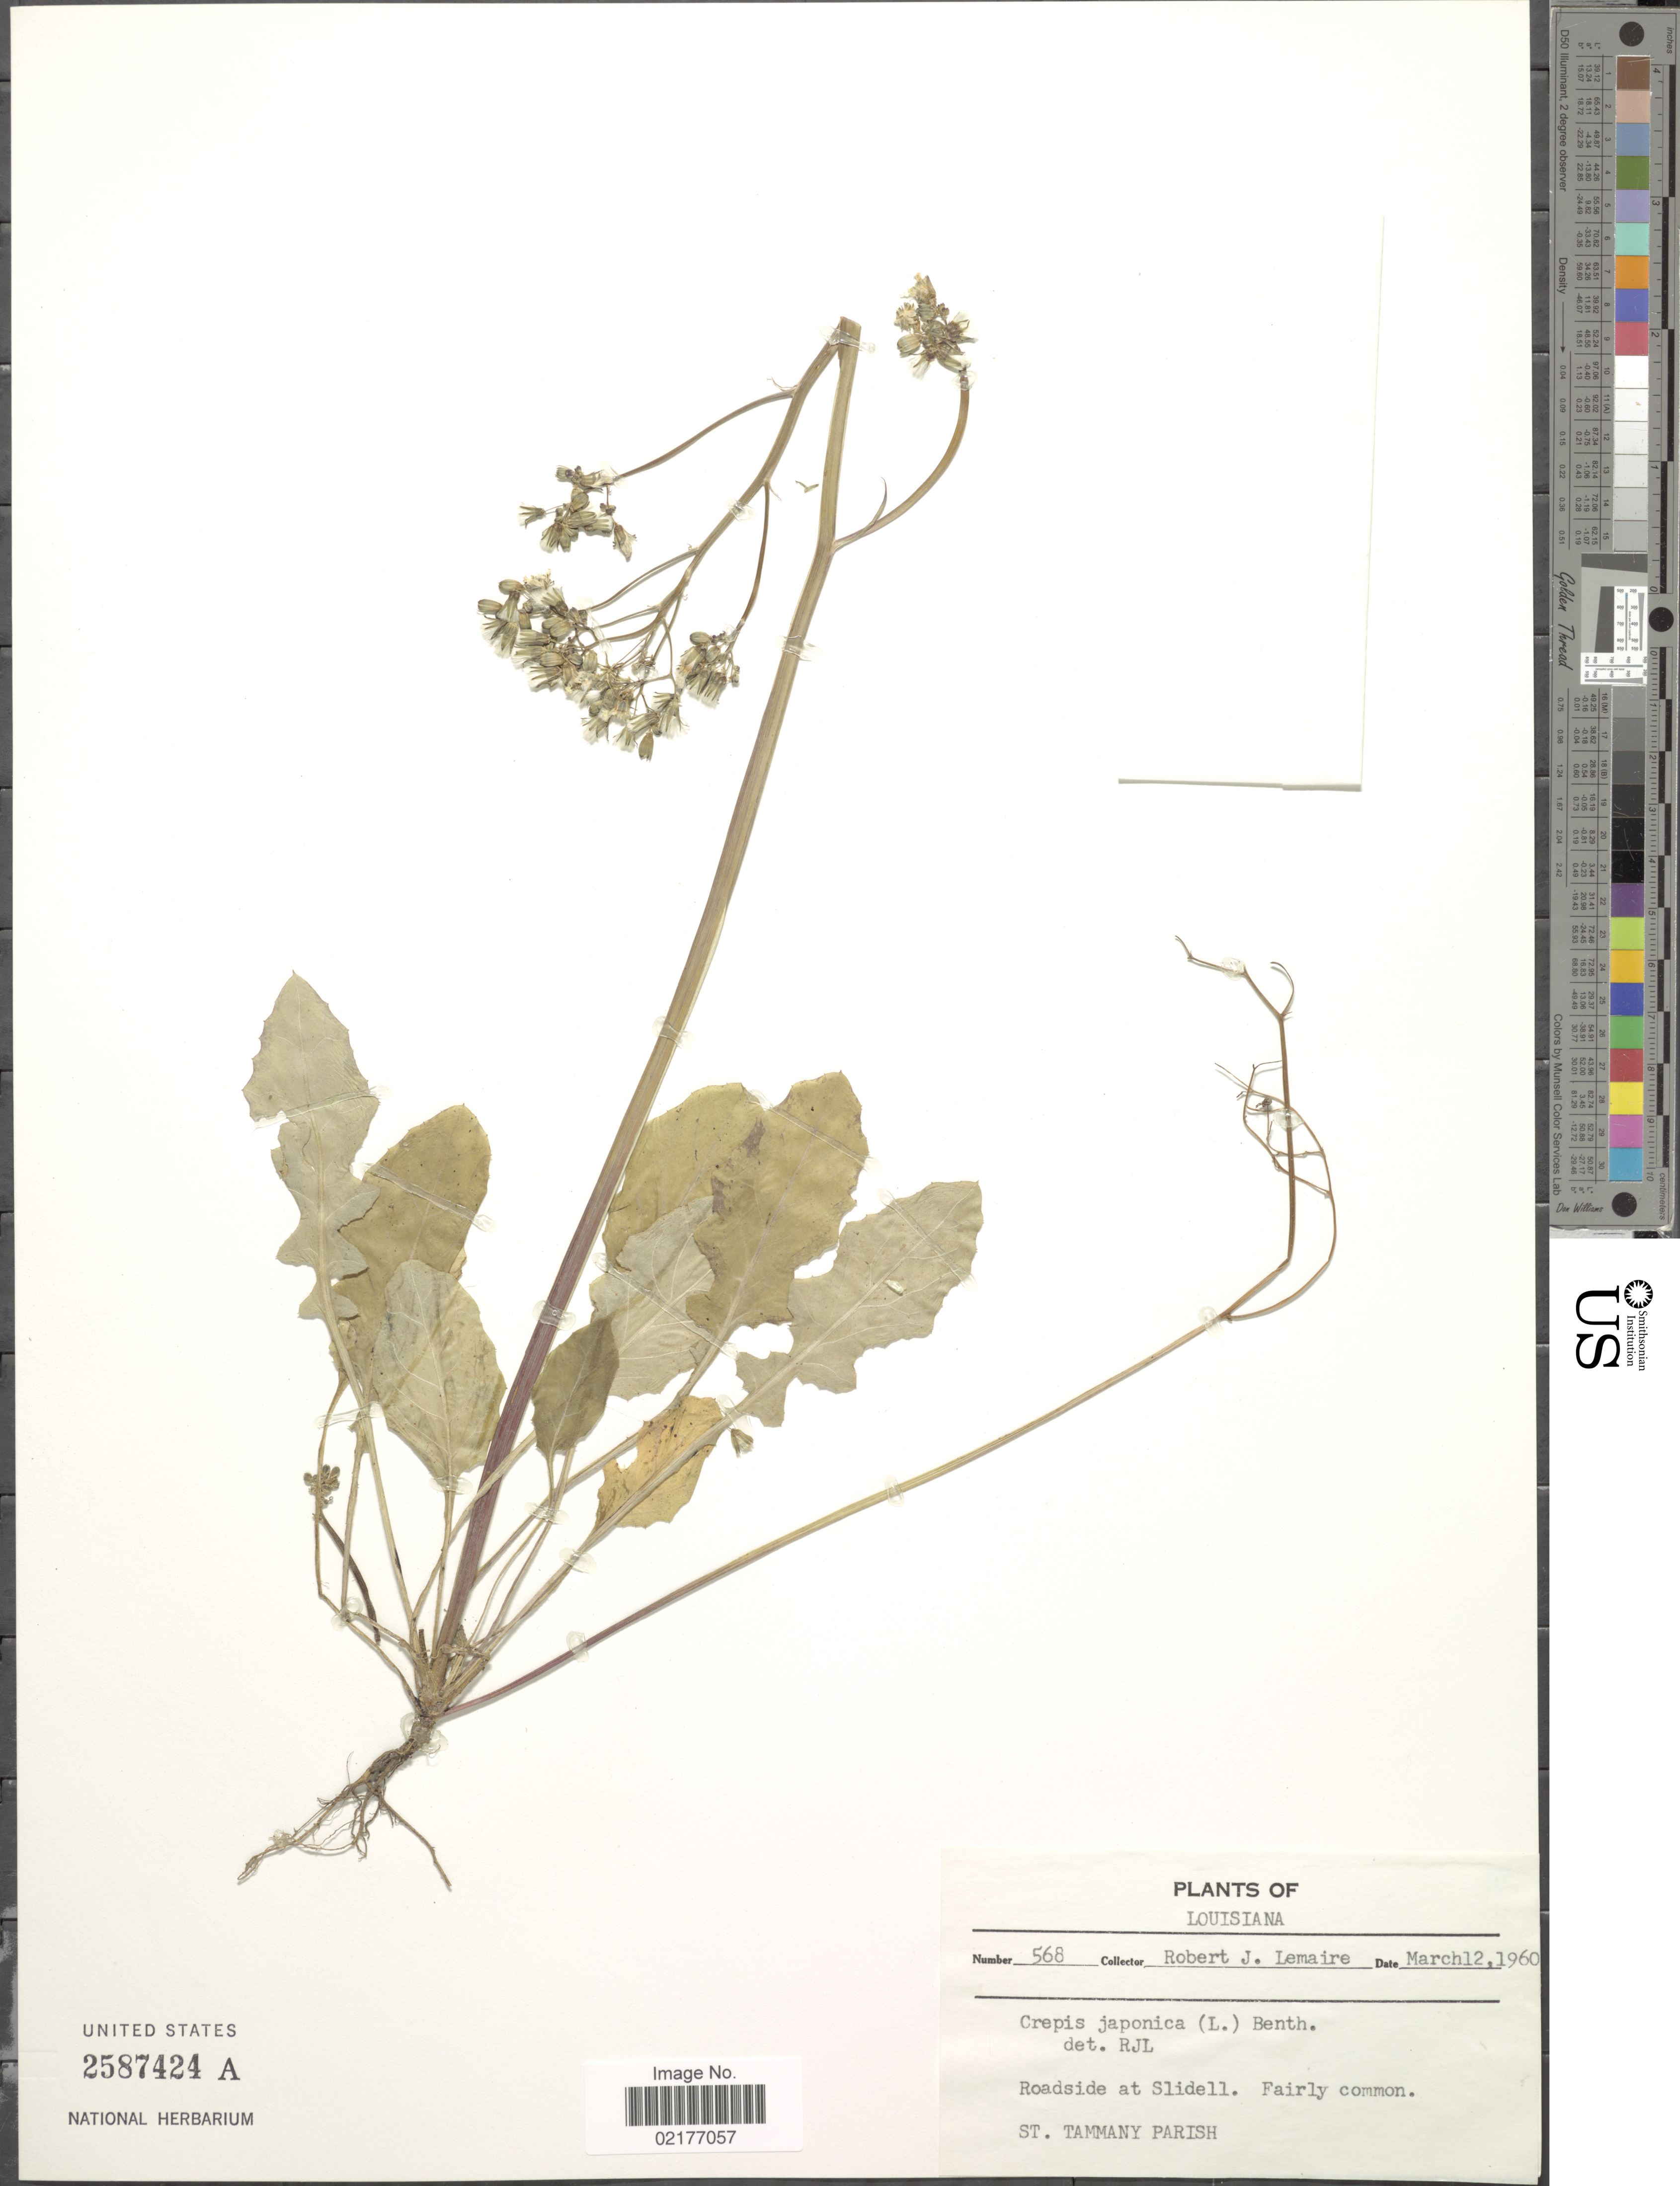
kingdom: Plantae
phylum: Tracheophyta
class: Magnoliopsida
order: Asterales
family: Asteraceae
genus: Youngia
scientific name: Youngia japonica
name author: (L.) DC.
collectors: R. J. Lemaire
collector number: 568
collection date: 1960-03-12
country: United States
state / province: Louisiana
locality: Roadside at Slidell, Fairly common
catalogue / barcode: US 2587424A